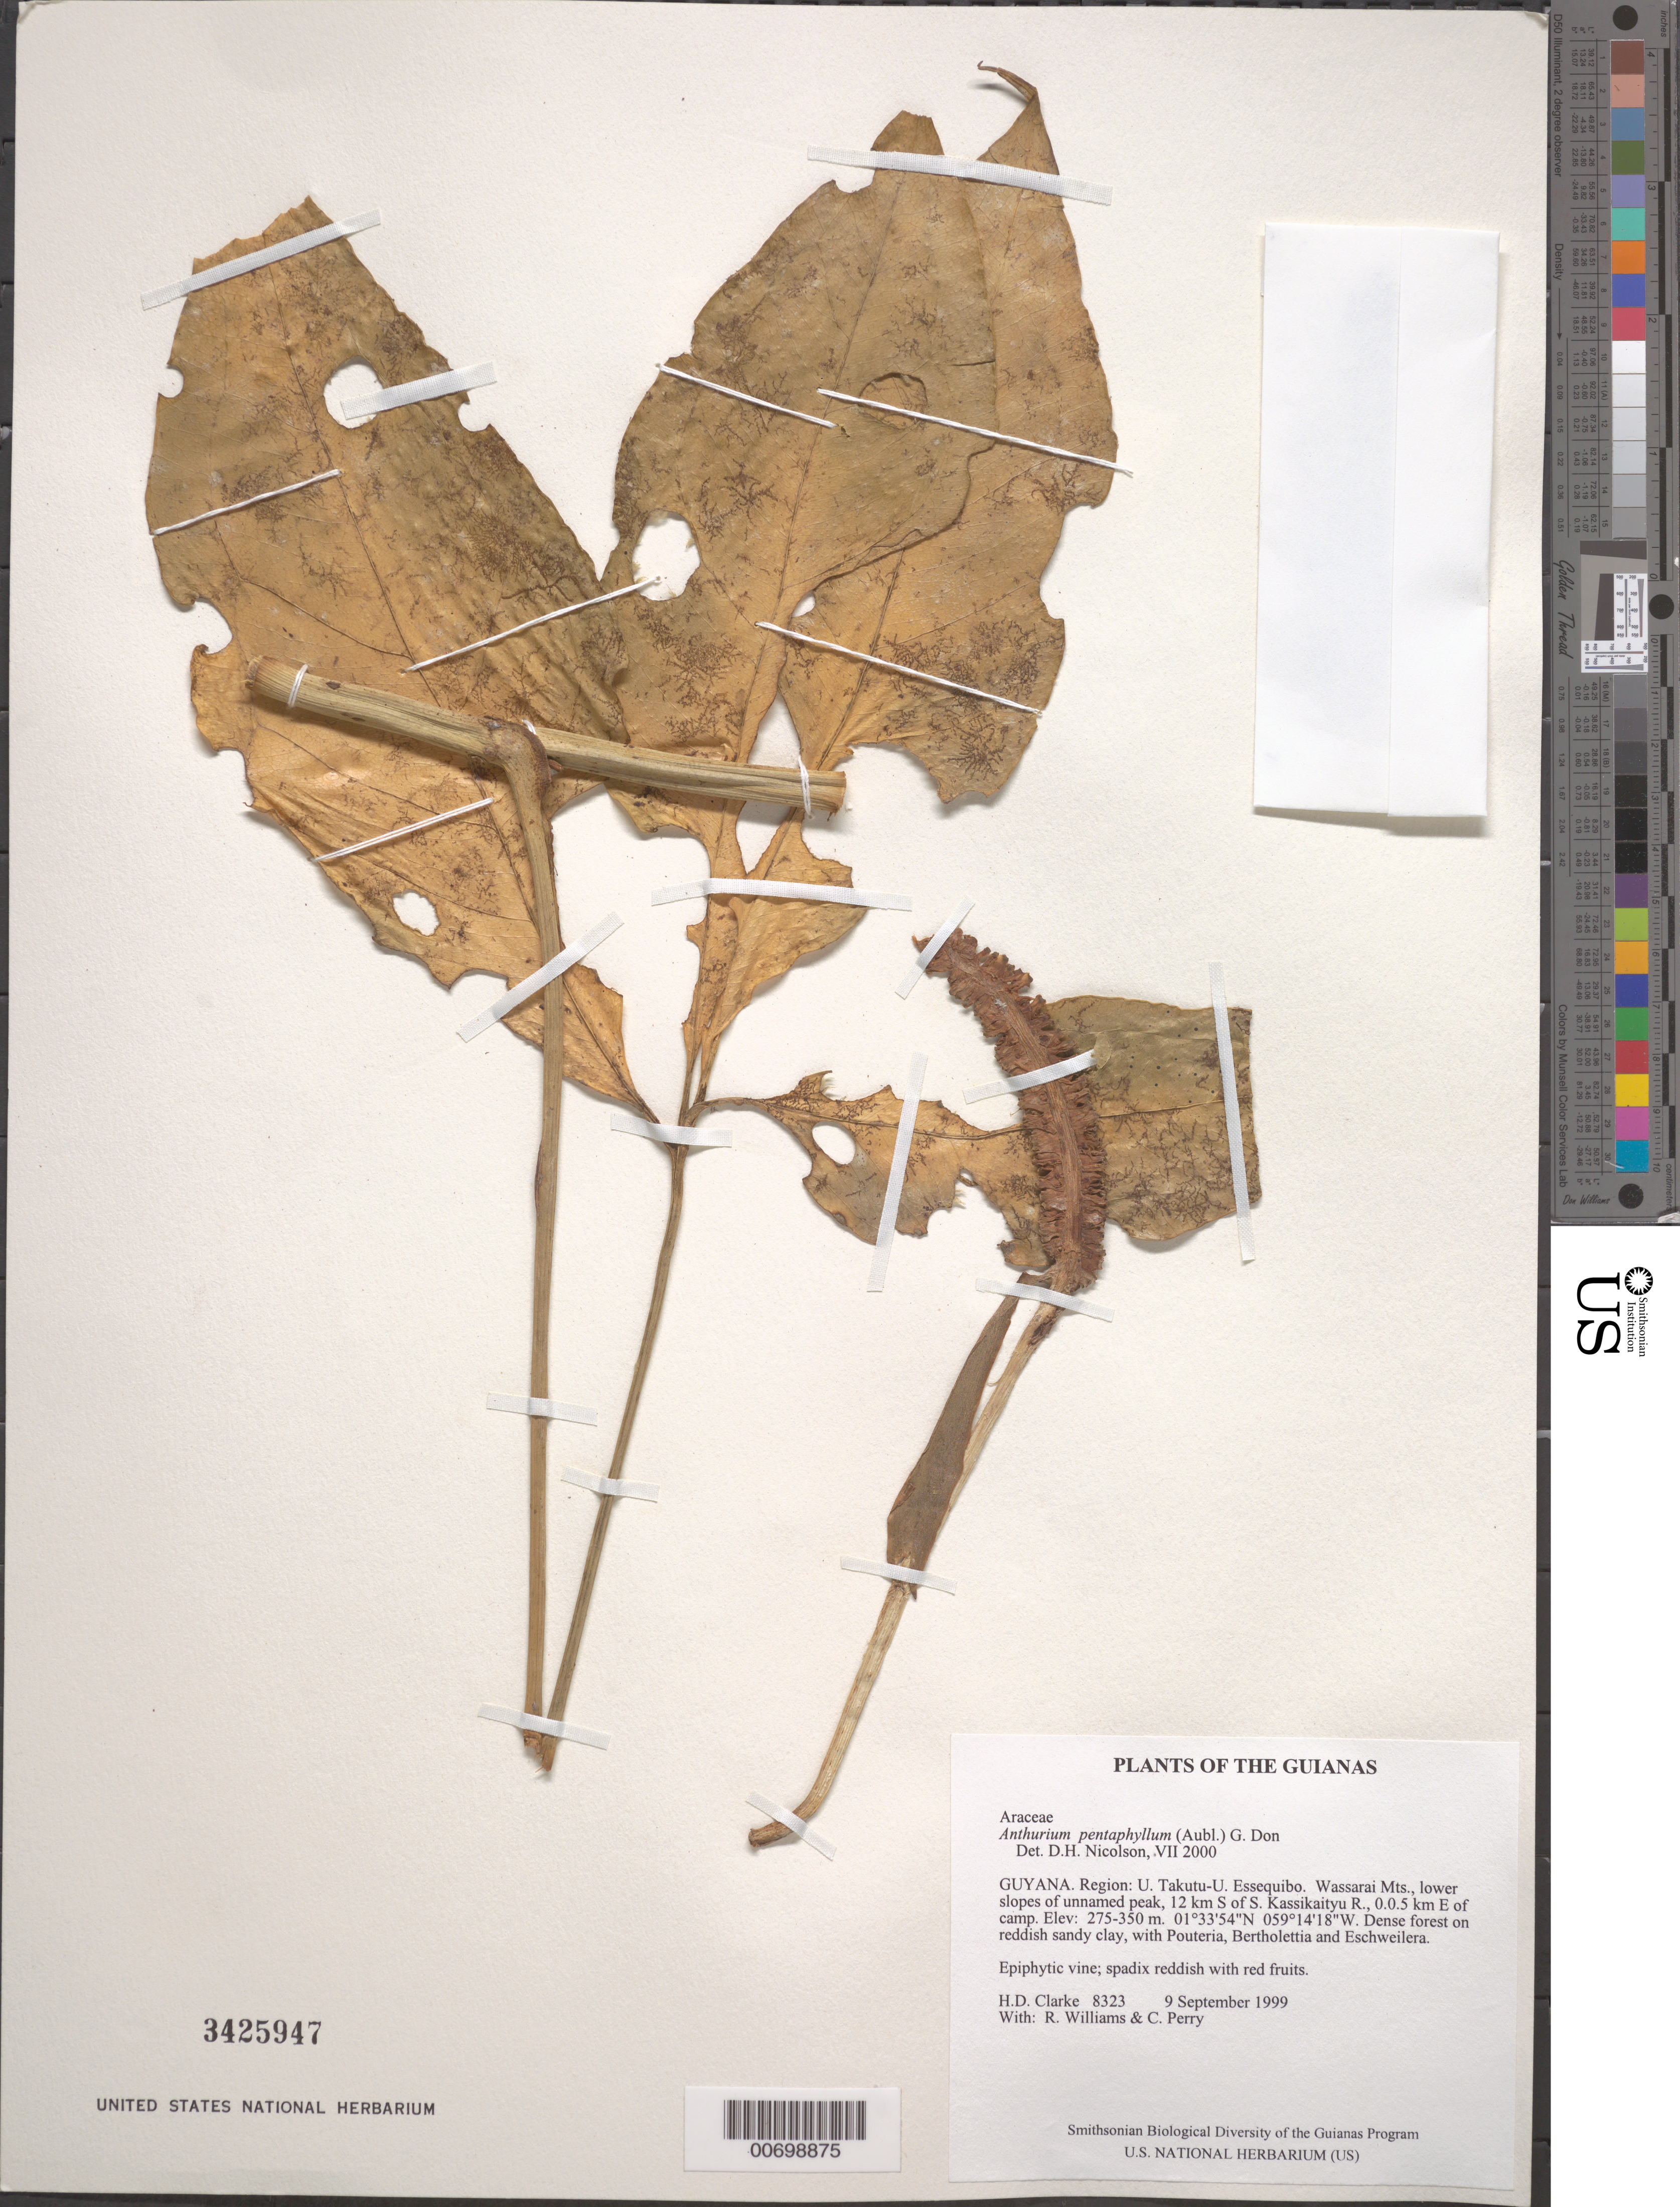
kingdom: Plantae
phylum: Tracheophyta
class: Liliopsida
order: Alismatales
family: Araceae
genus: Anthurium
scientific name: Anthurium pentaphyllum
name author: (Aubl.) G. Don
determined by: Nicolson, Dan H.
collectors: H. D. Clarke, R. Williams & C. Perry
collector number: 8323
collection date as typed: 9 September 1999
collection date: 1999-09-09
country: Guyana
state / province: U. Takutu-U. Essequibo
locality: Wassarai Mts., lower slopes of unnamed peak, 12 km S of S. Kassikaityu R., 0.0.5 km E of camp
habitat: Dense forest on reddish sandy clay, with Pouteria, Bertholettia and Eschweilera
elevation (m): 275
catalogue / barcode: US 3425947